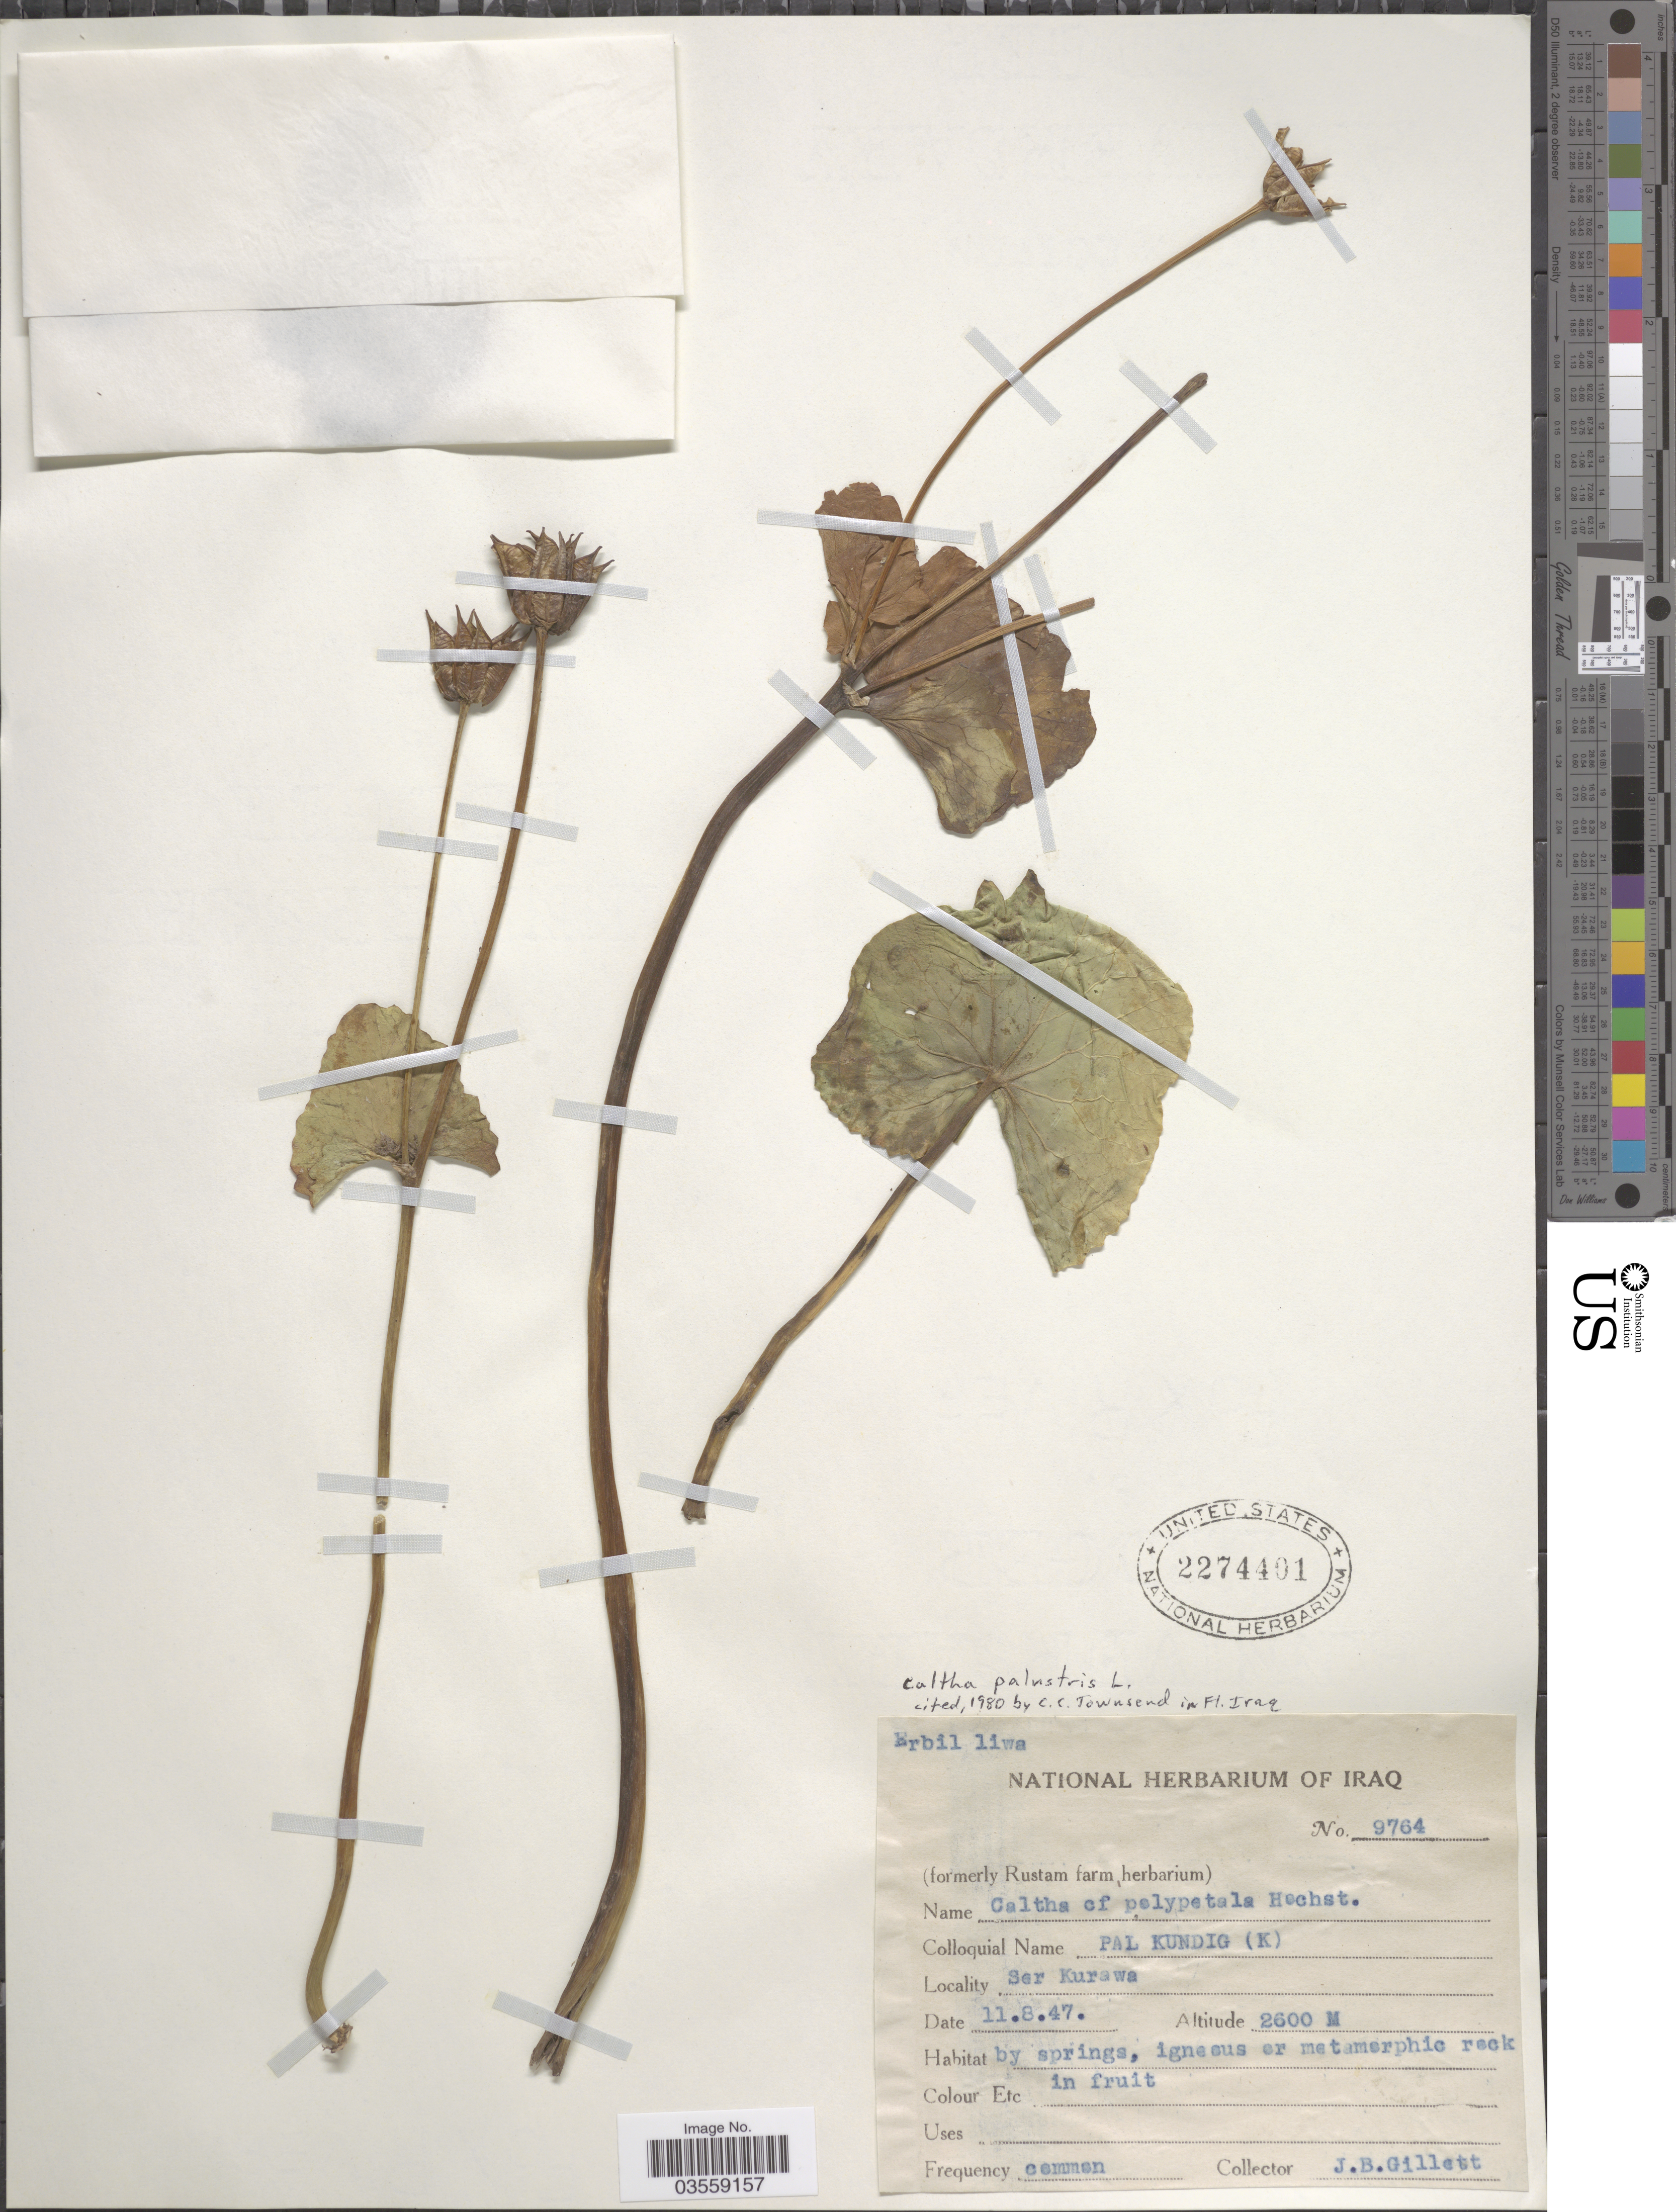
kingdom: Plantae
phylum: Tracheophyta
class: Magnoliopsida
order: Ranunculales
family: Ranunculaceae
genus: Caltha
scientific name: Caltha palustris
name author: L.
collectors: J. B. Gillett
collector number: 9764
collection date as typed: Transcribed d/m/y: 11/8/47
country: Iraq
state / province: Arbīl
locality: Erbil liwa. Ser Kurawa.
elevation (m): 2600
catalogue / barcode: US 2274401